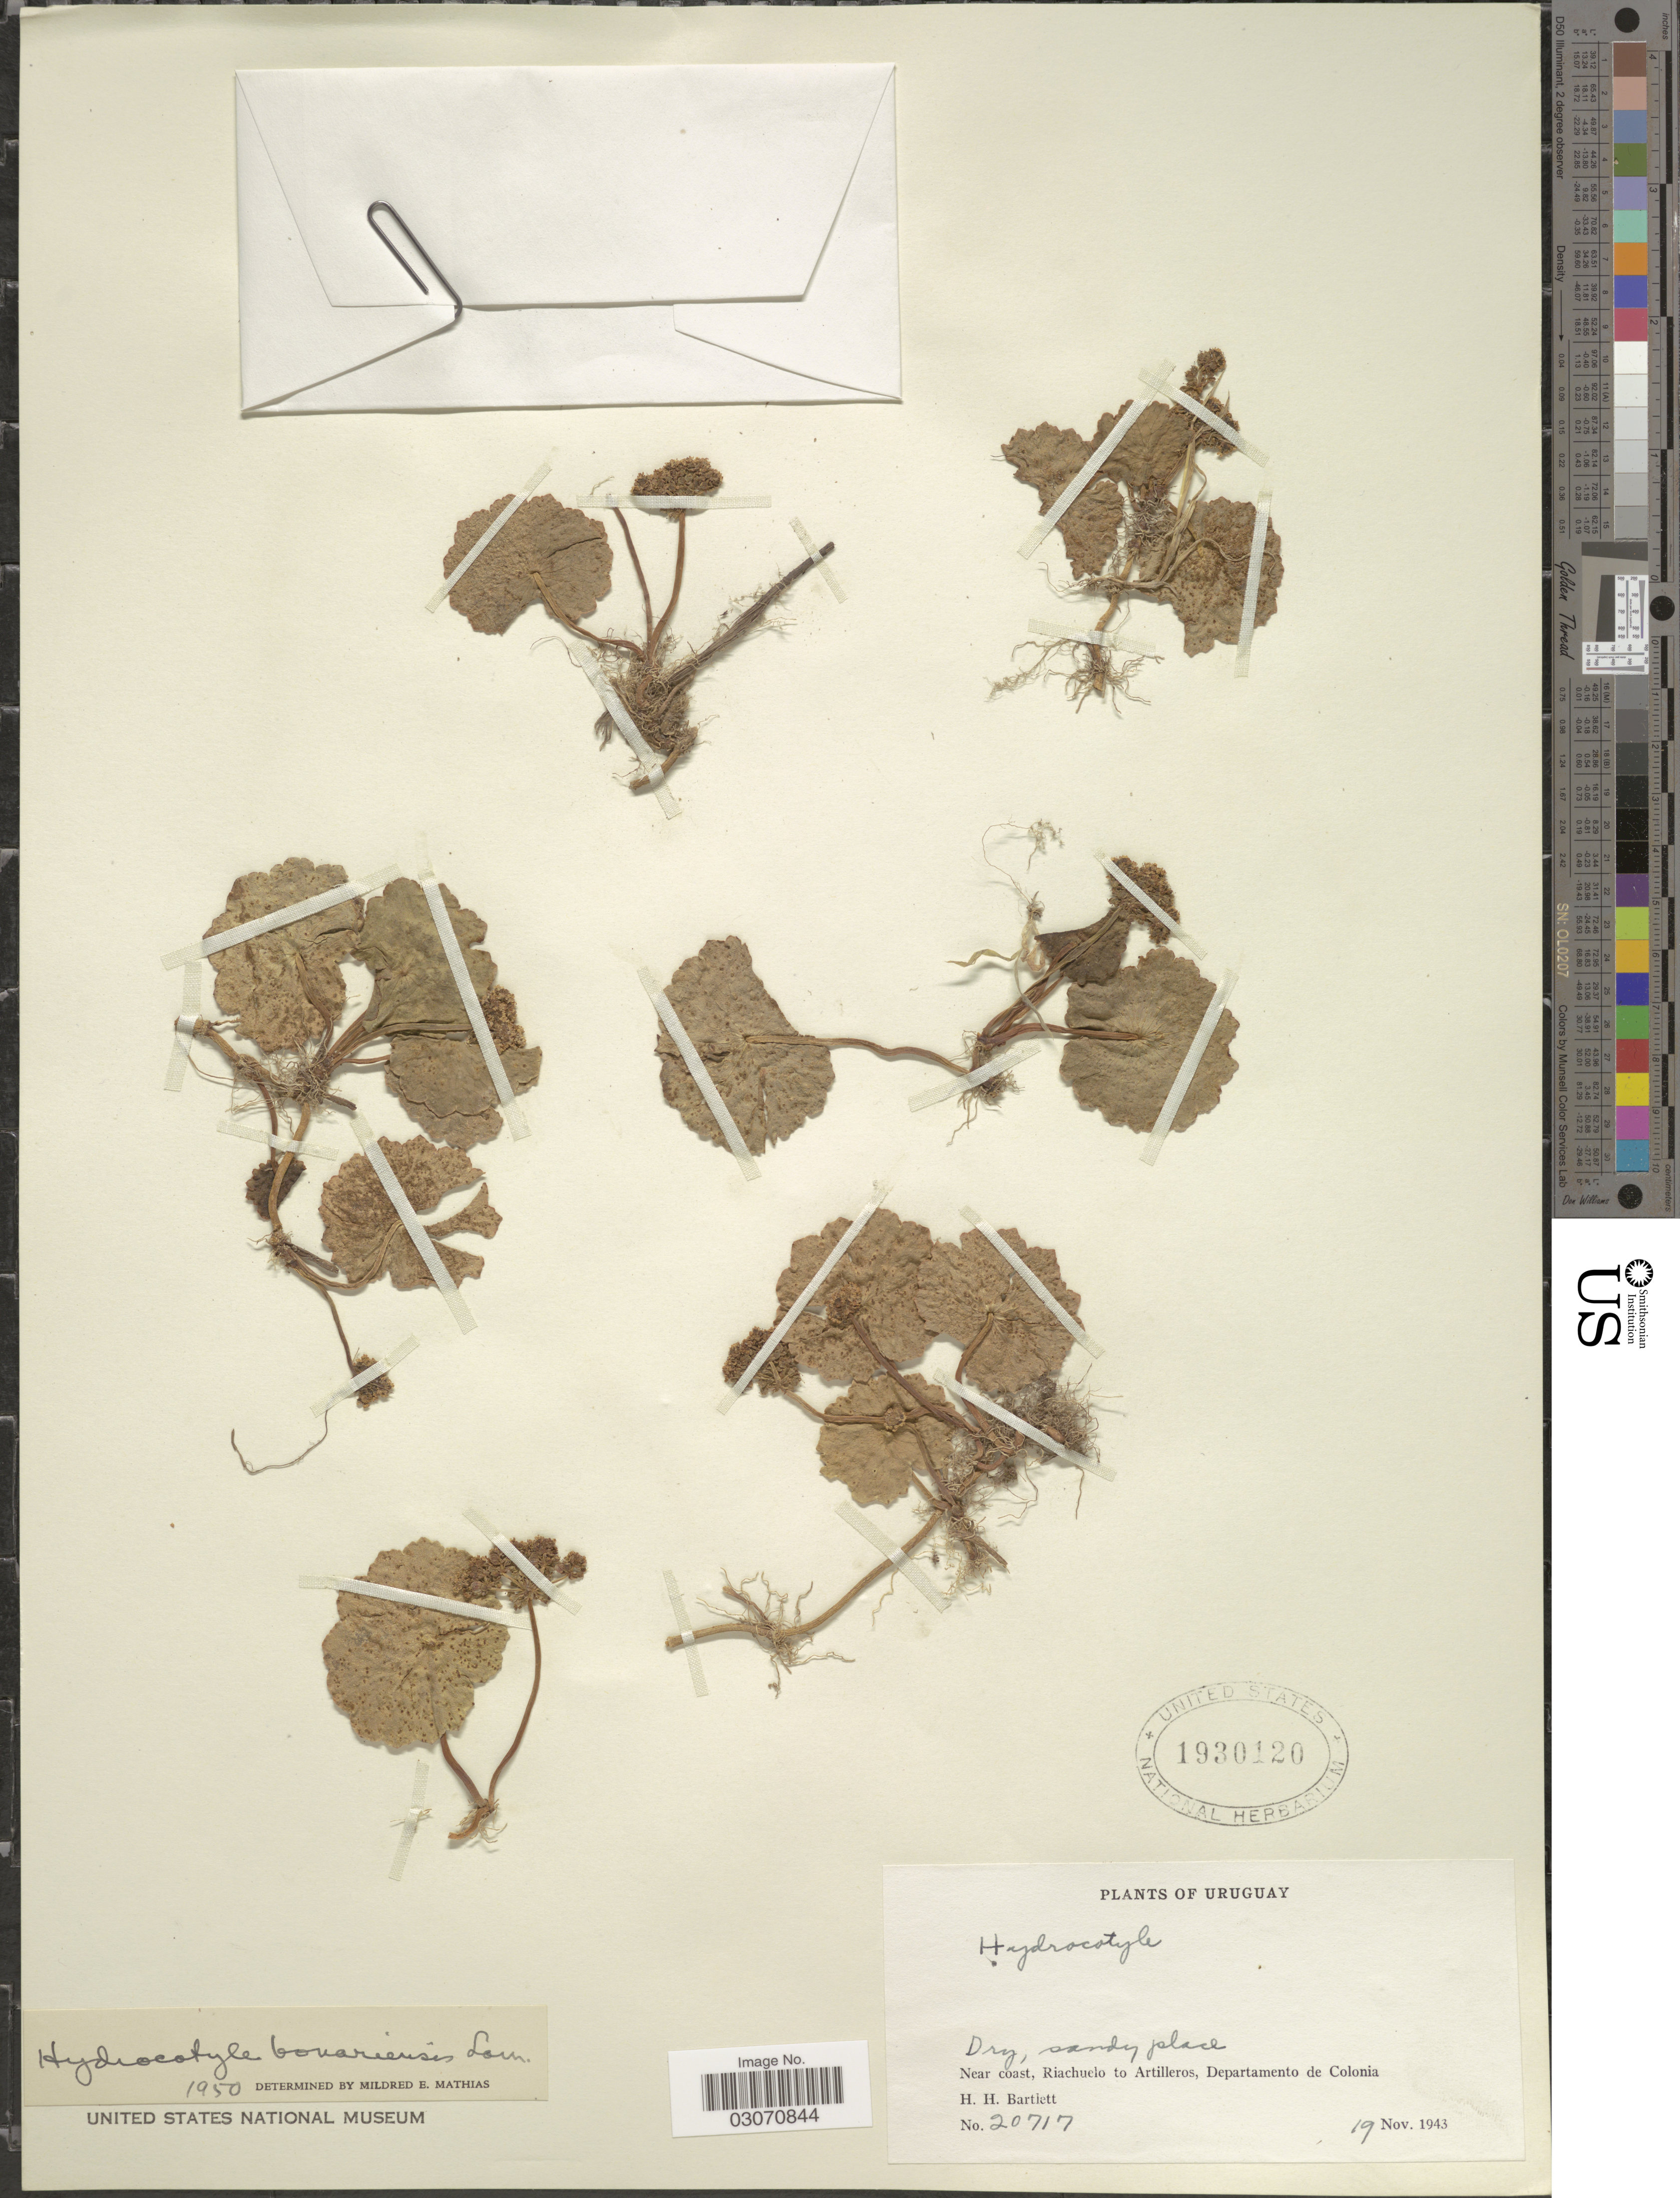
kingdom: Plantae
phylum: Tracheophyta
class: Magnoliopsida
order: Apiales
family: Araliaceae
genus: Hydrocotyle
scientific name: Hydrocotyle bonariensis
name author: Lam.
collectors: H. H. Bartlett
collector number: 20717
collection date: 1943-11-19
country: Uruguay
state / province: Colonia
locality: Near Coast, Riachuelo to Artilleros, Departamento de Colonia.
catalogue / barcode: US 1930120